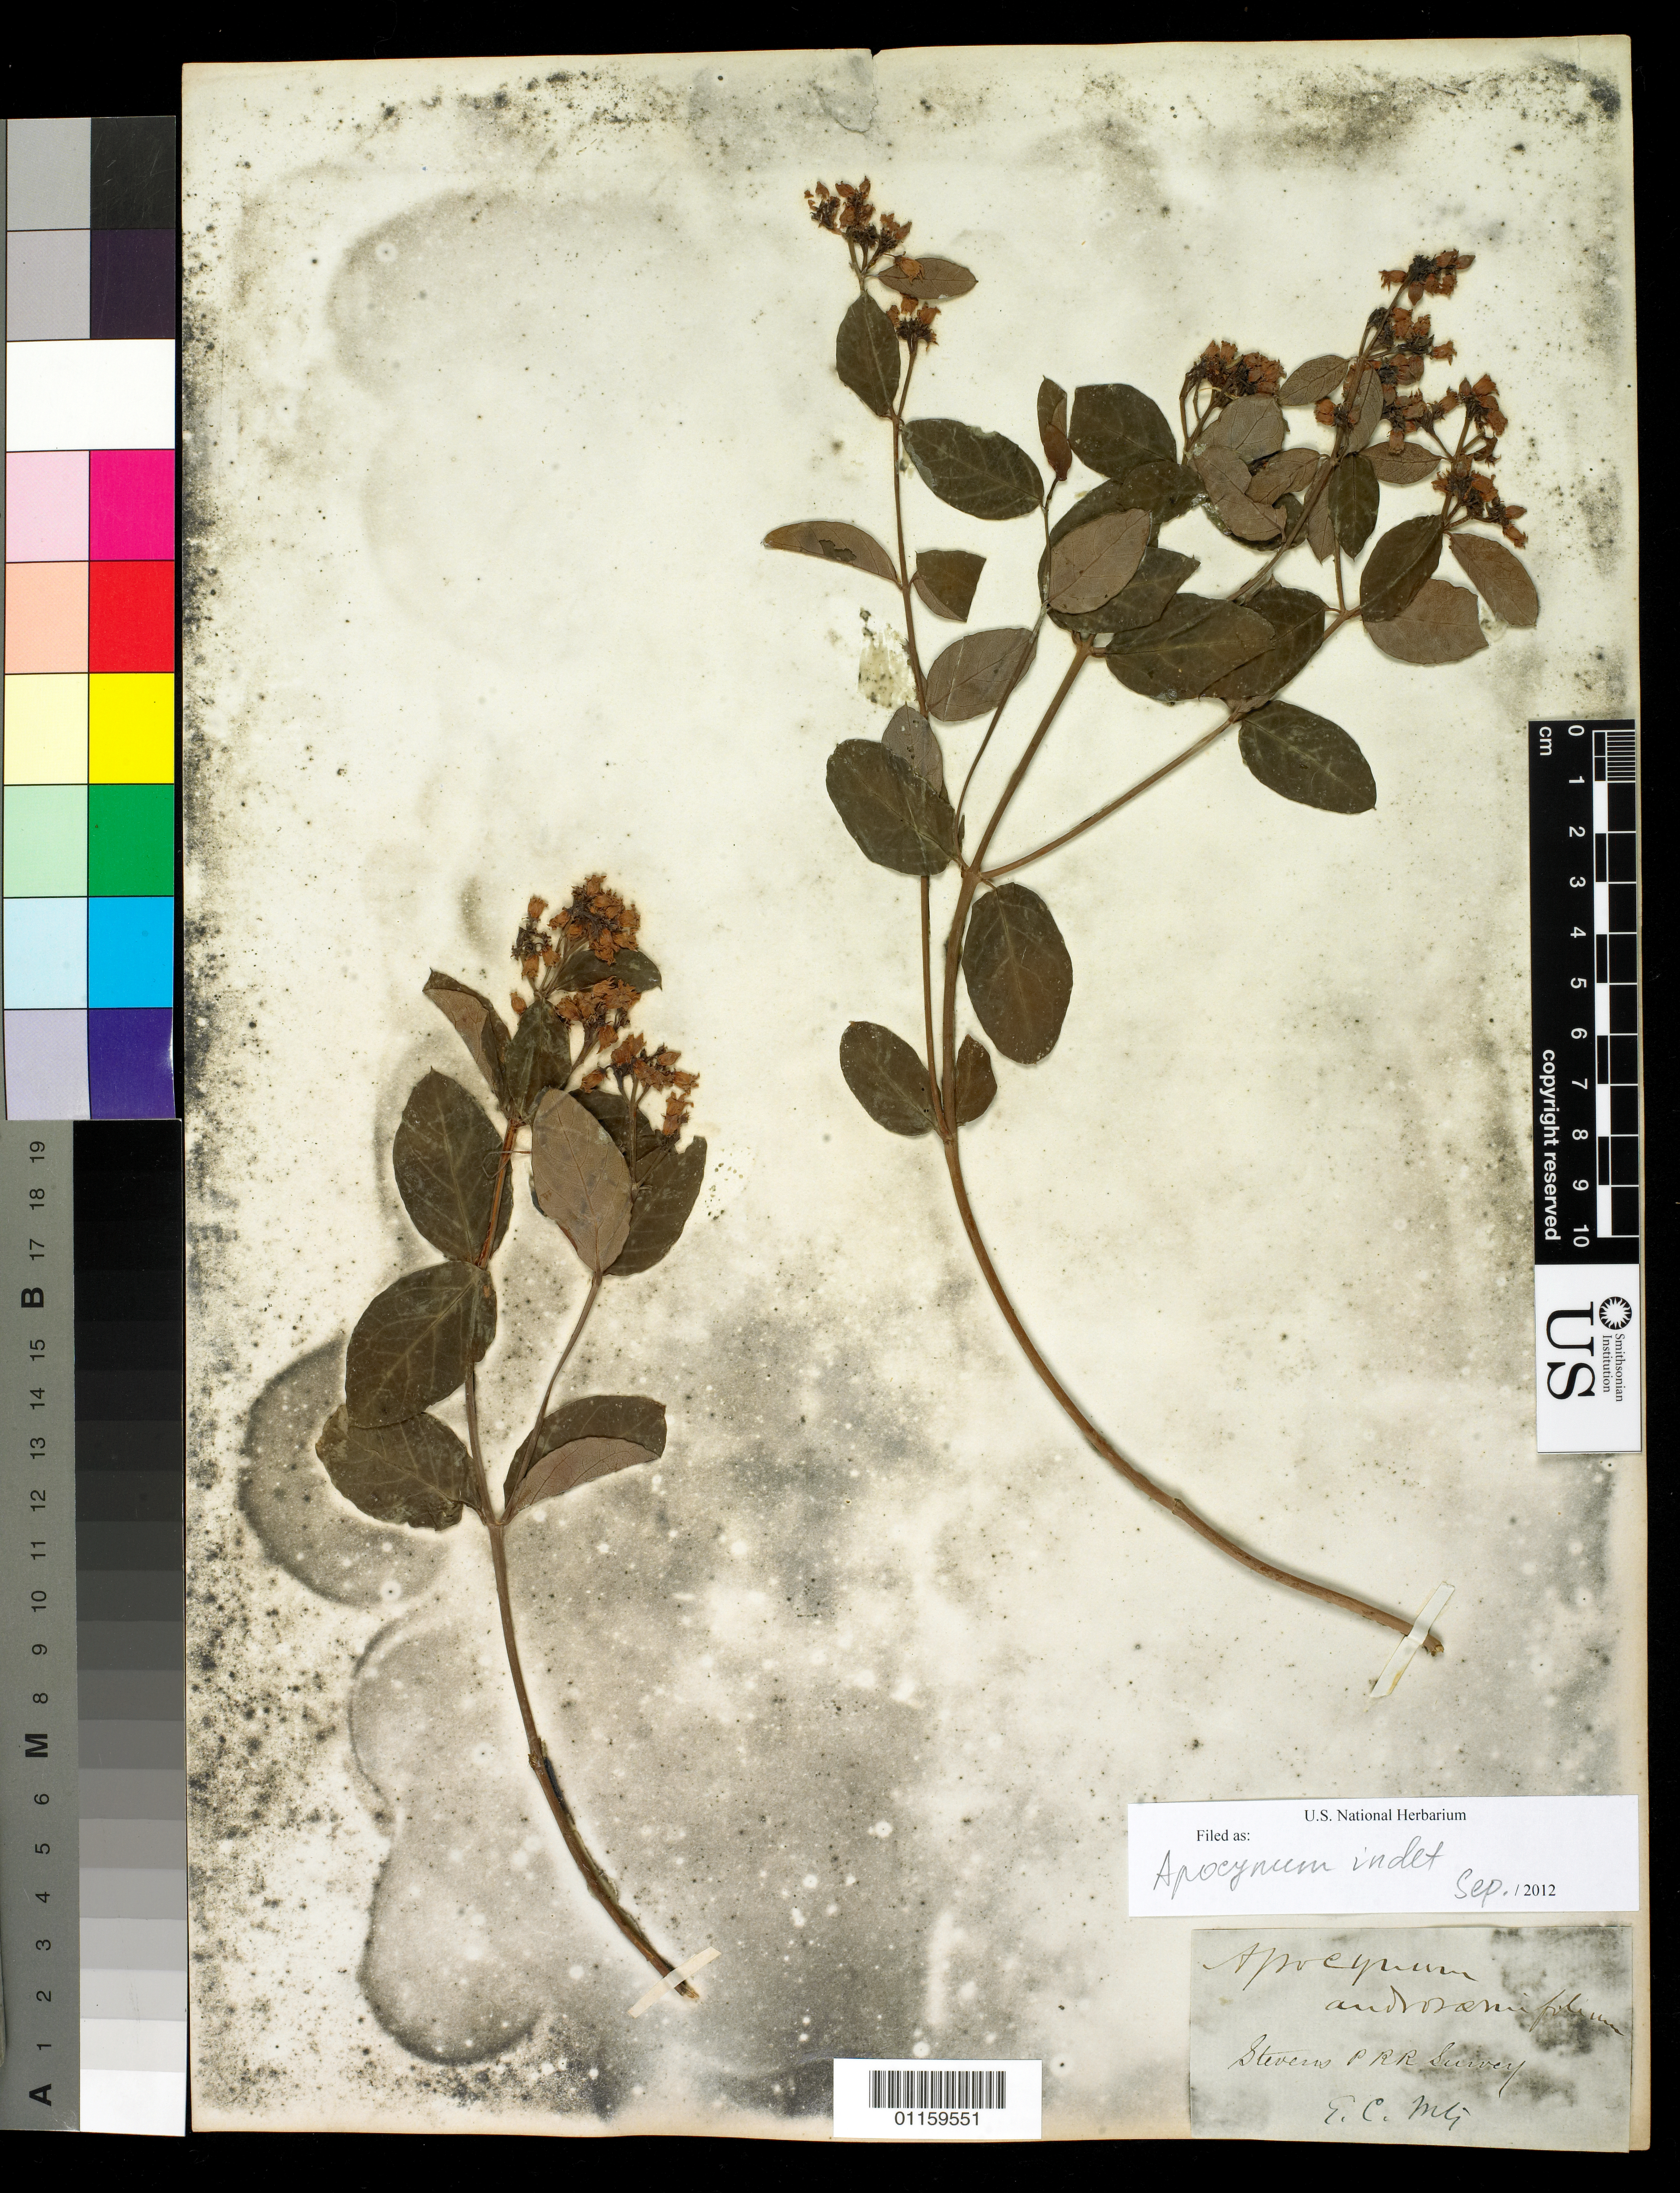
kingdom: Plantae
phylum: Tracheophyta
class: Magnoliopsida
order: Gentianales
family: Apocynaceae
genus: Apocynum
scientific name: Apocynum sp.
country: United States